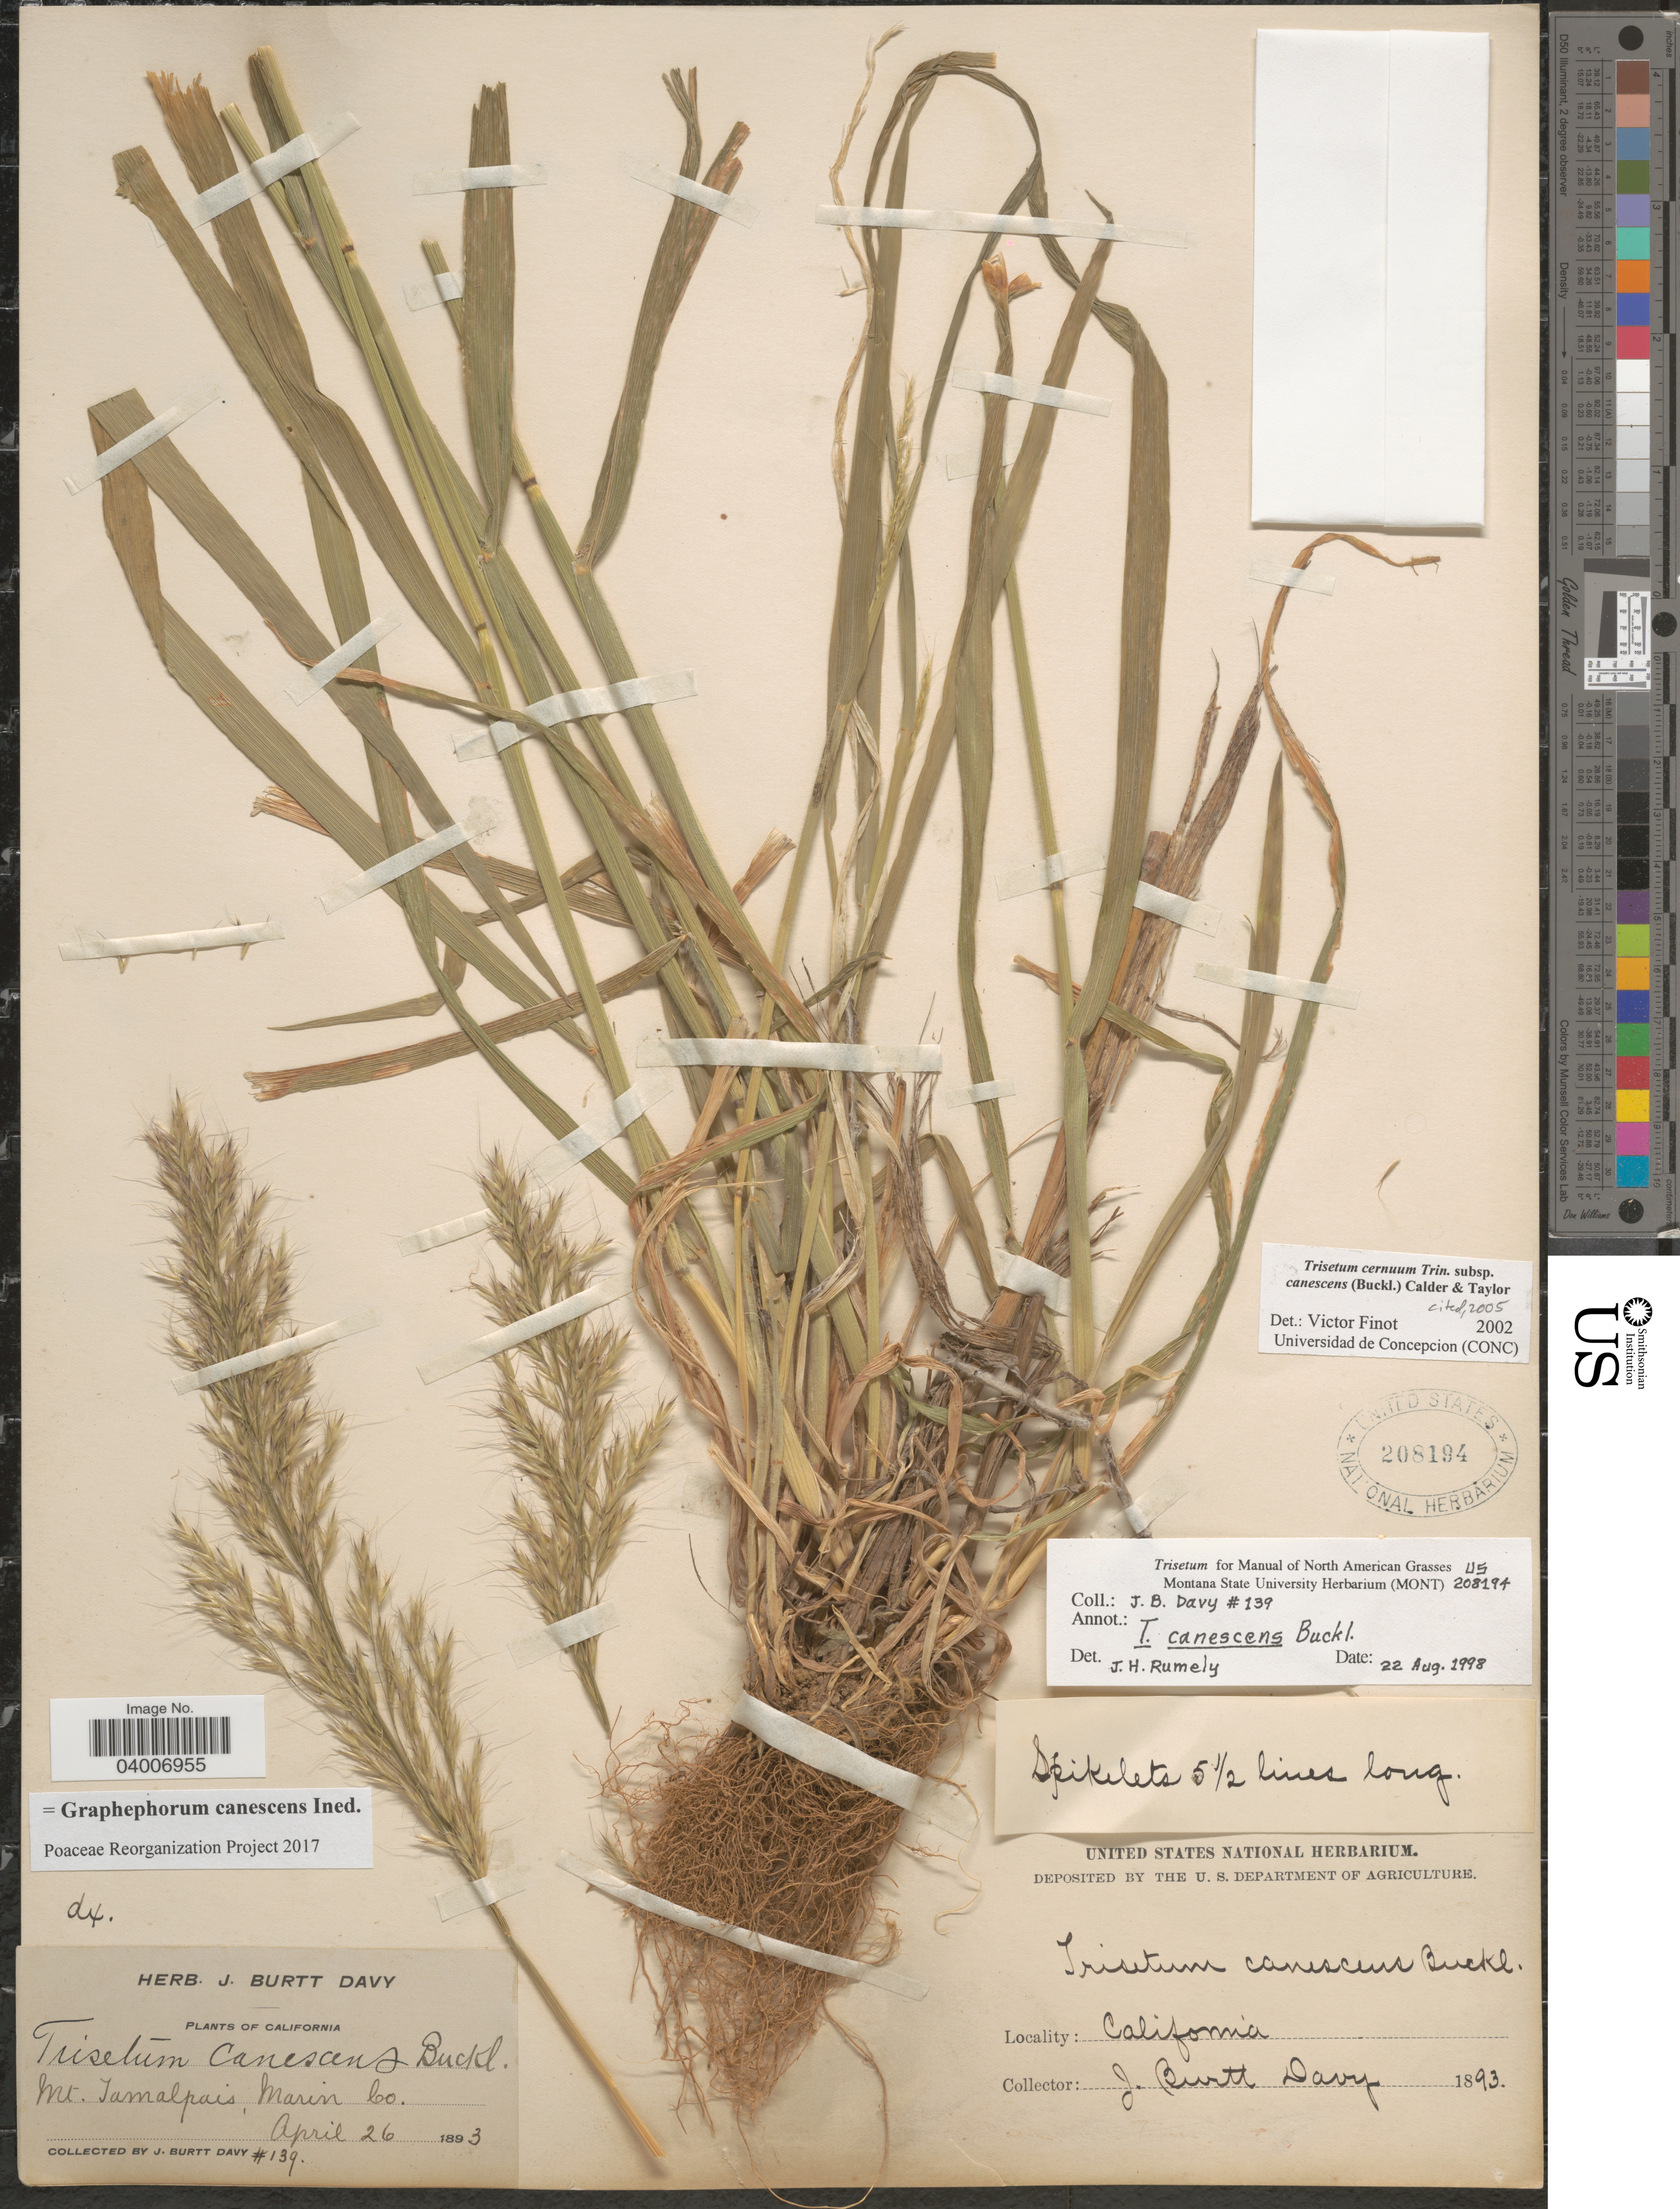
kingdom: Plantae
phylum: Tracheophyta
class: Liliopsida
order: Poales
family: Poaceae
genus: Graphephorum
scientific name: Graphephorum canescens ined.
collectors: J. Burtt Davy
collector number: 139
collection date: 1893-04-26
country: United States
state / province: California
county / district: Marin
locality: Mt. Tamalpais, Marin Co.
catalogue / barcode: US 208194